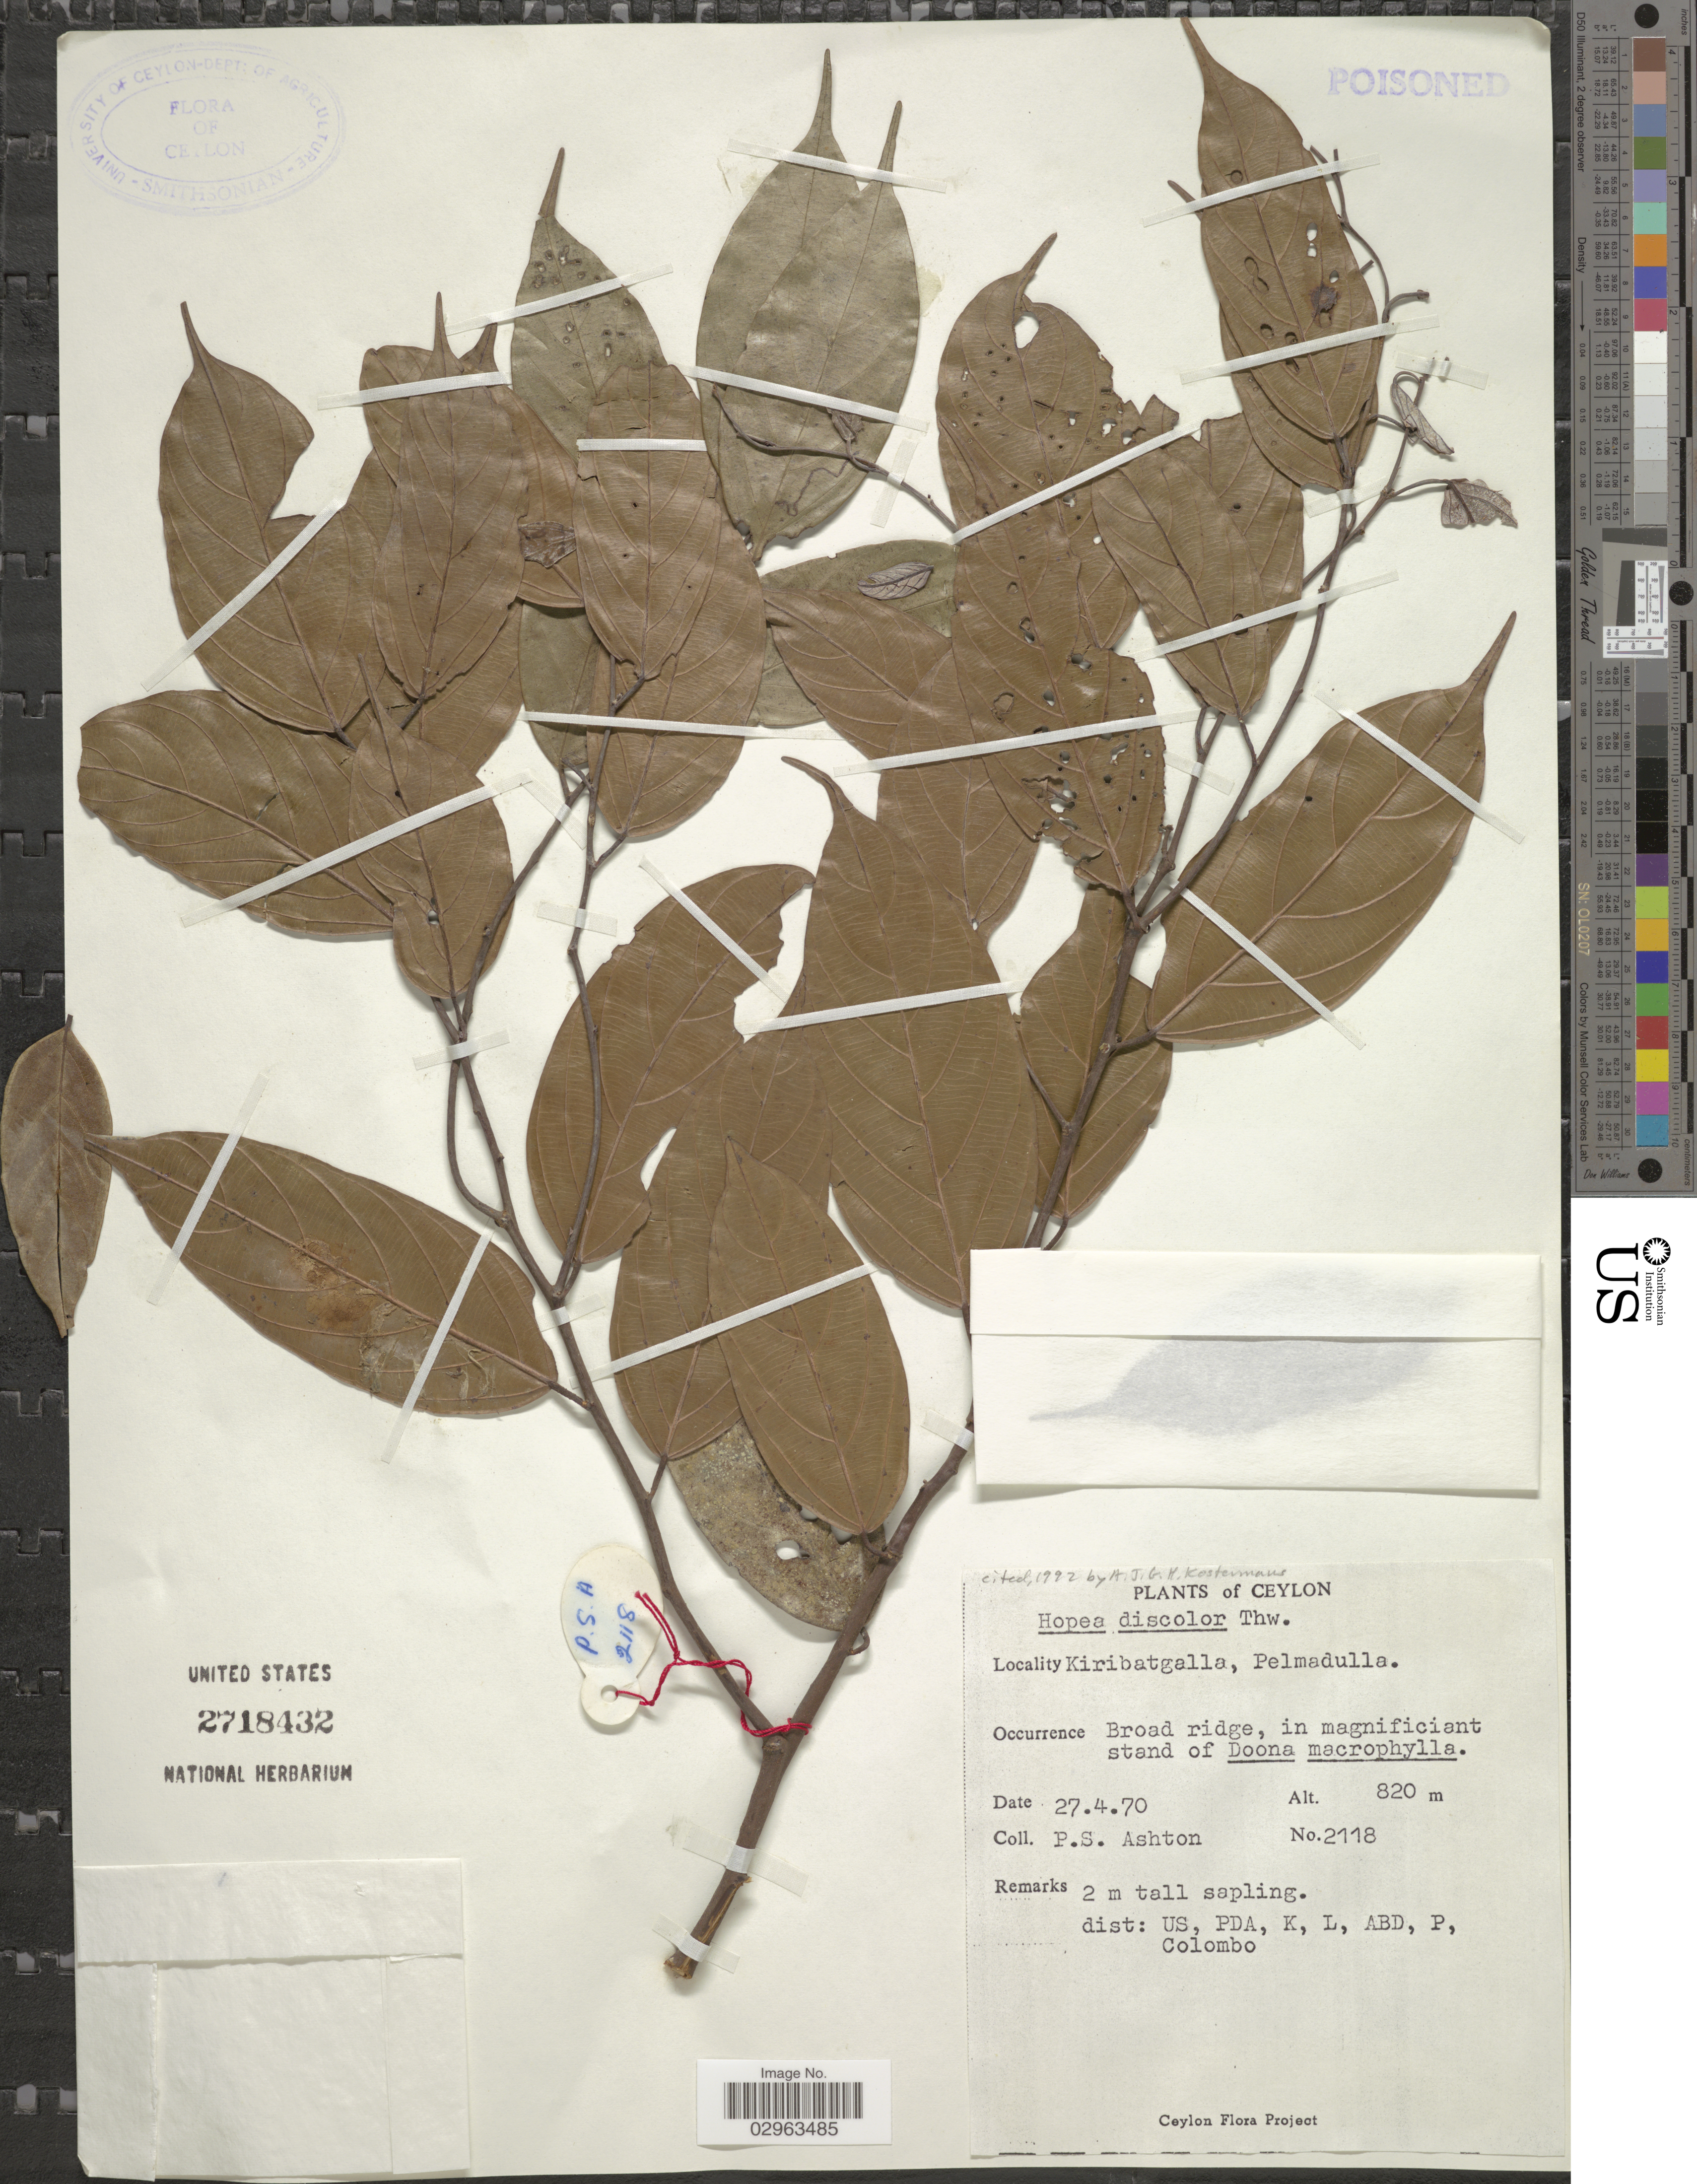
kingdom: Plantae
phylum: Tracheophyta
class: Magnoliopsida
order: Malvales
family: Dipterocarpaceae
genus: Hopea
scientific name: Hopea discolor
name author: Thwaites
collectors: P. S. Ashton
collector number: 2118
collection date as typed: Transcribed d/m/y: 27/4/70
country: Sri Lanka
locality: Ceylon. Kiribatgalla, Pelmadulla.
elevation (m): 820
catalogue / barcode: US 2718432